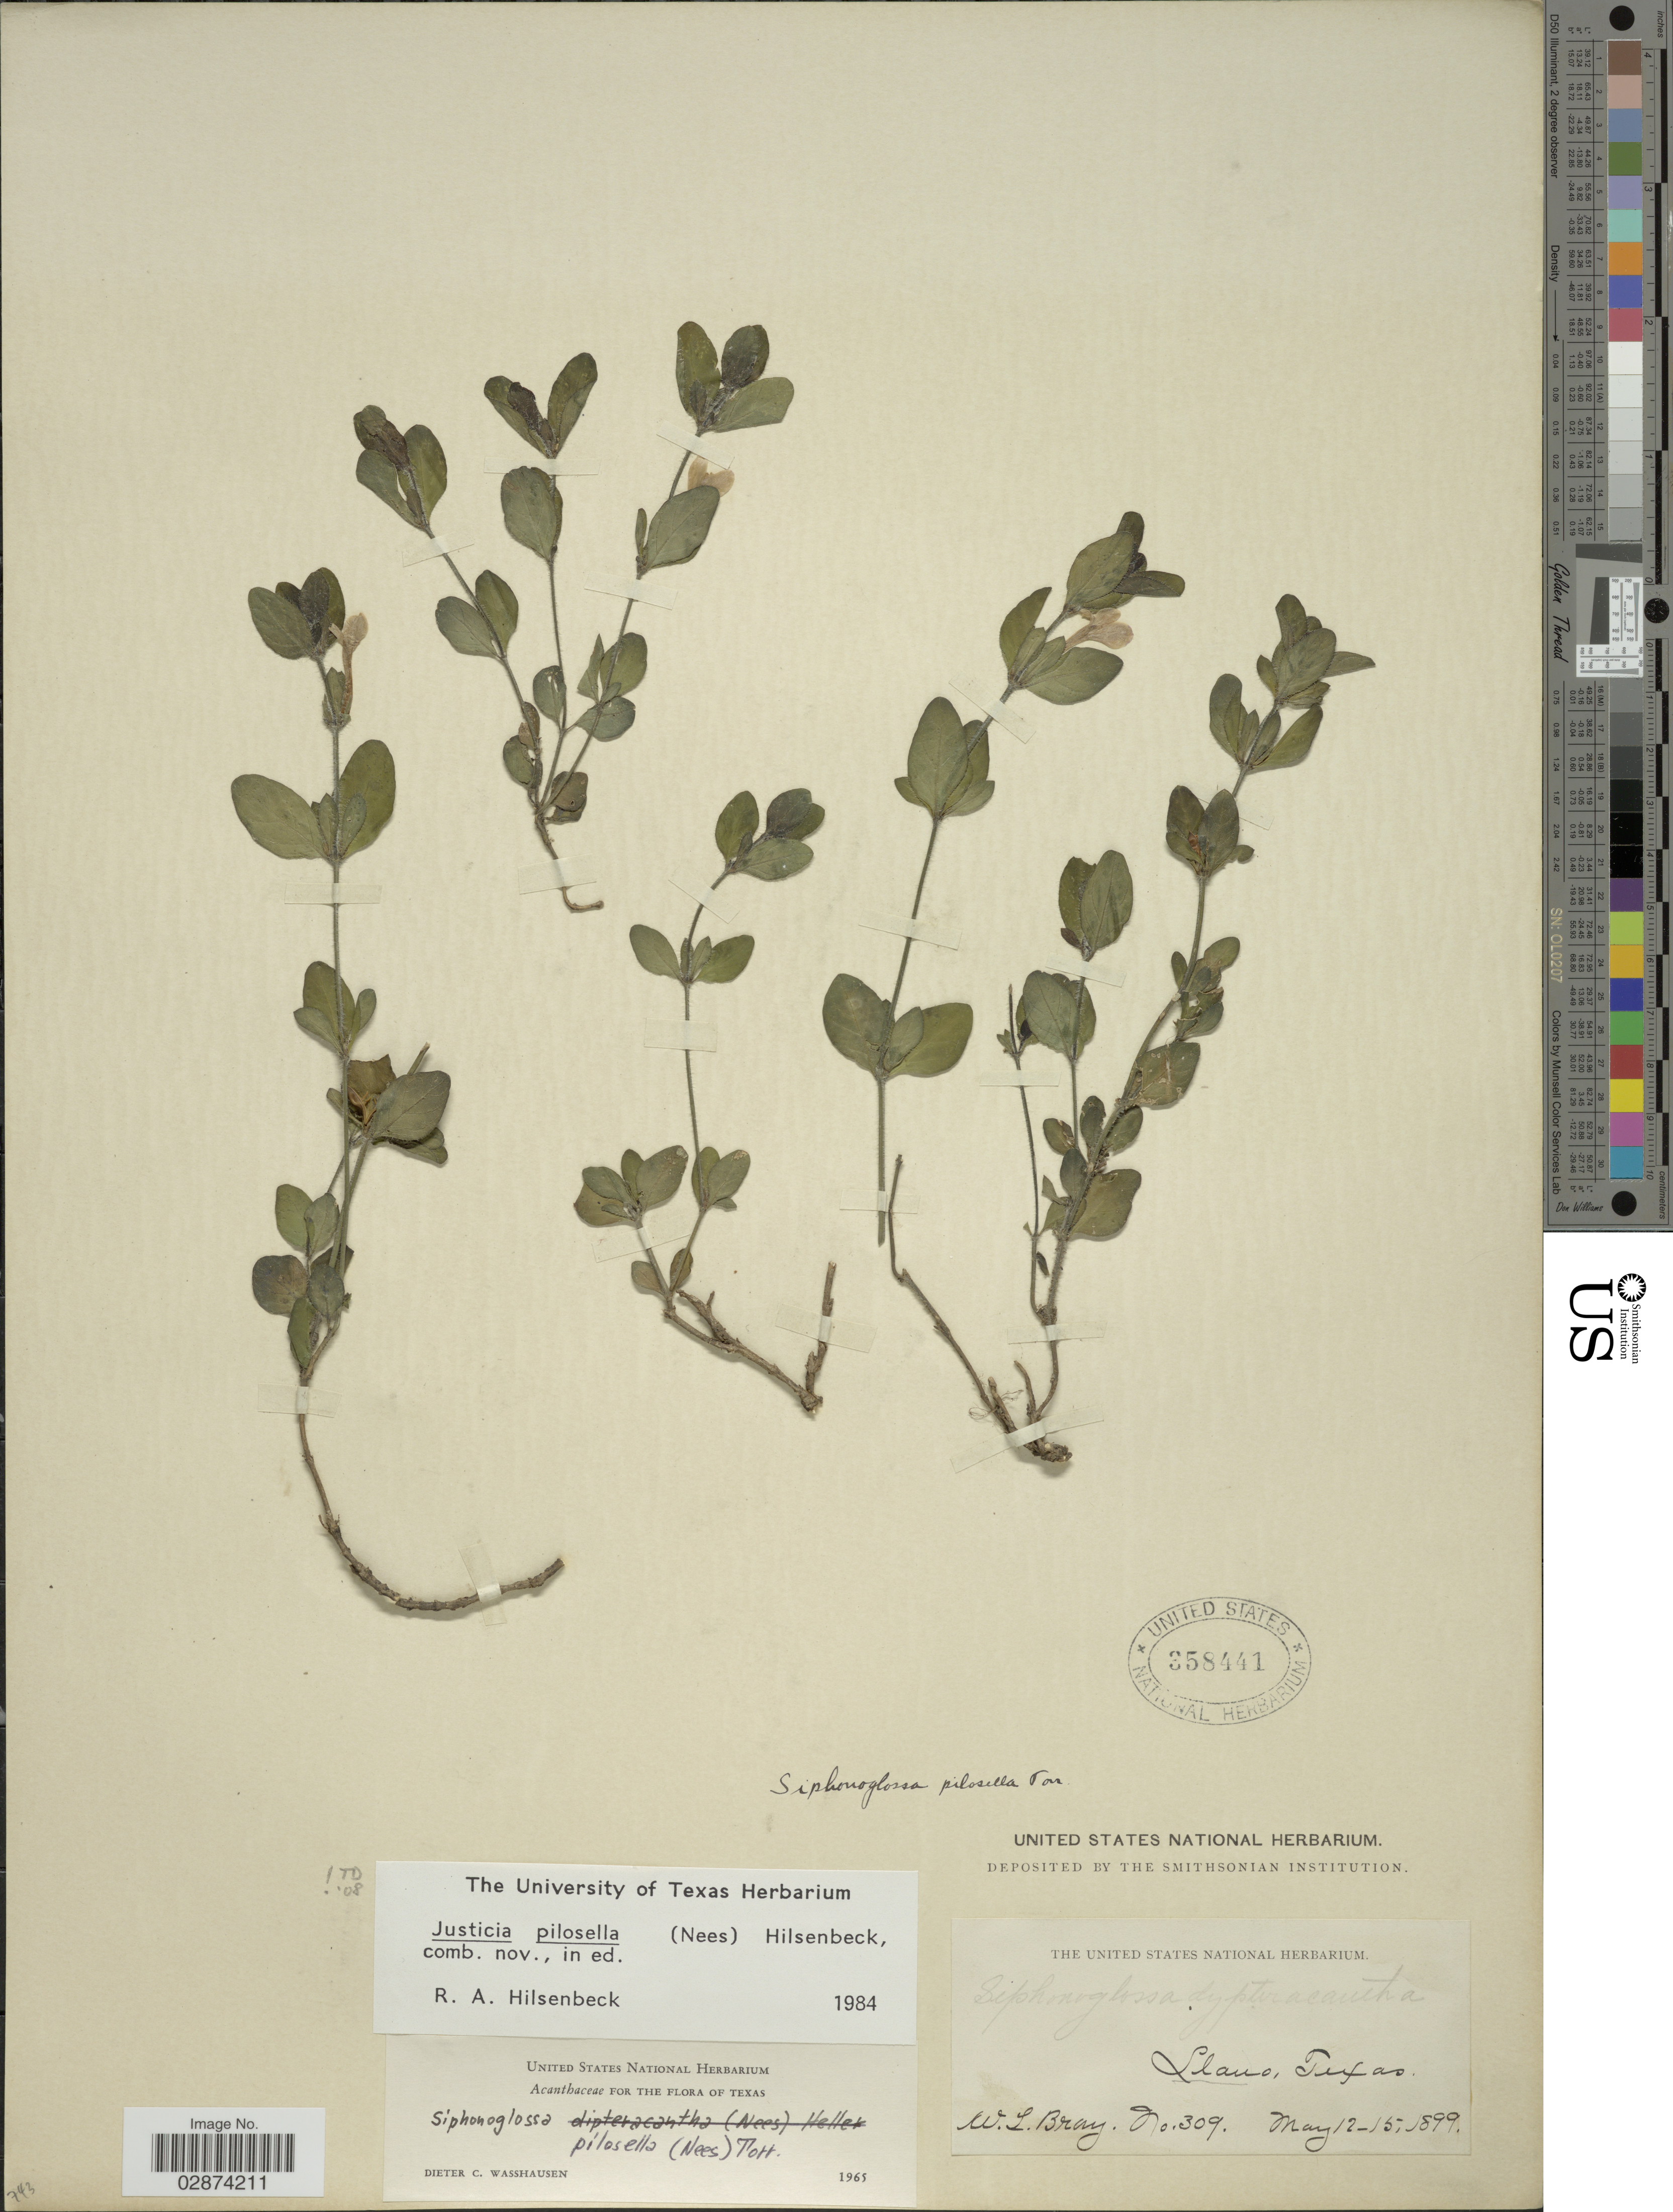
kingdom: Plantae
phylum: Tracheophyta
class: Magnoliopsida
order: Lamiales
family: Acanthaceae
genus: Justicia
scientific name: Justicia pilosella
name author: (Nees) Hilsenb.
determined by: Fisher, Amanda, (LOB), California State University, Long Beach (UNITED STATES)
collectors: W. L. Bray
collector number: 309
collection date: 1899-05-12/1899-05-15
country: United States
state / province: Texas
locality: Llano.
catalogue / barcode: US 358441